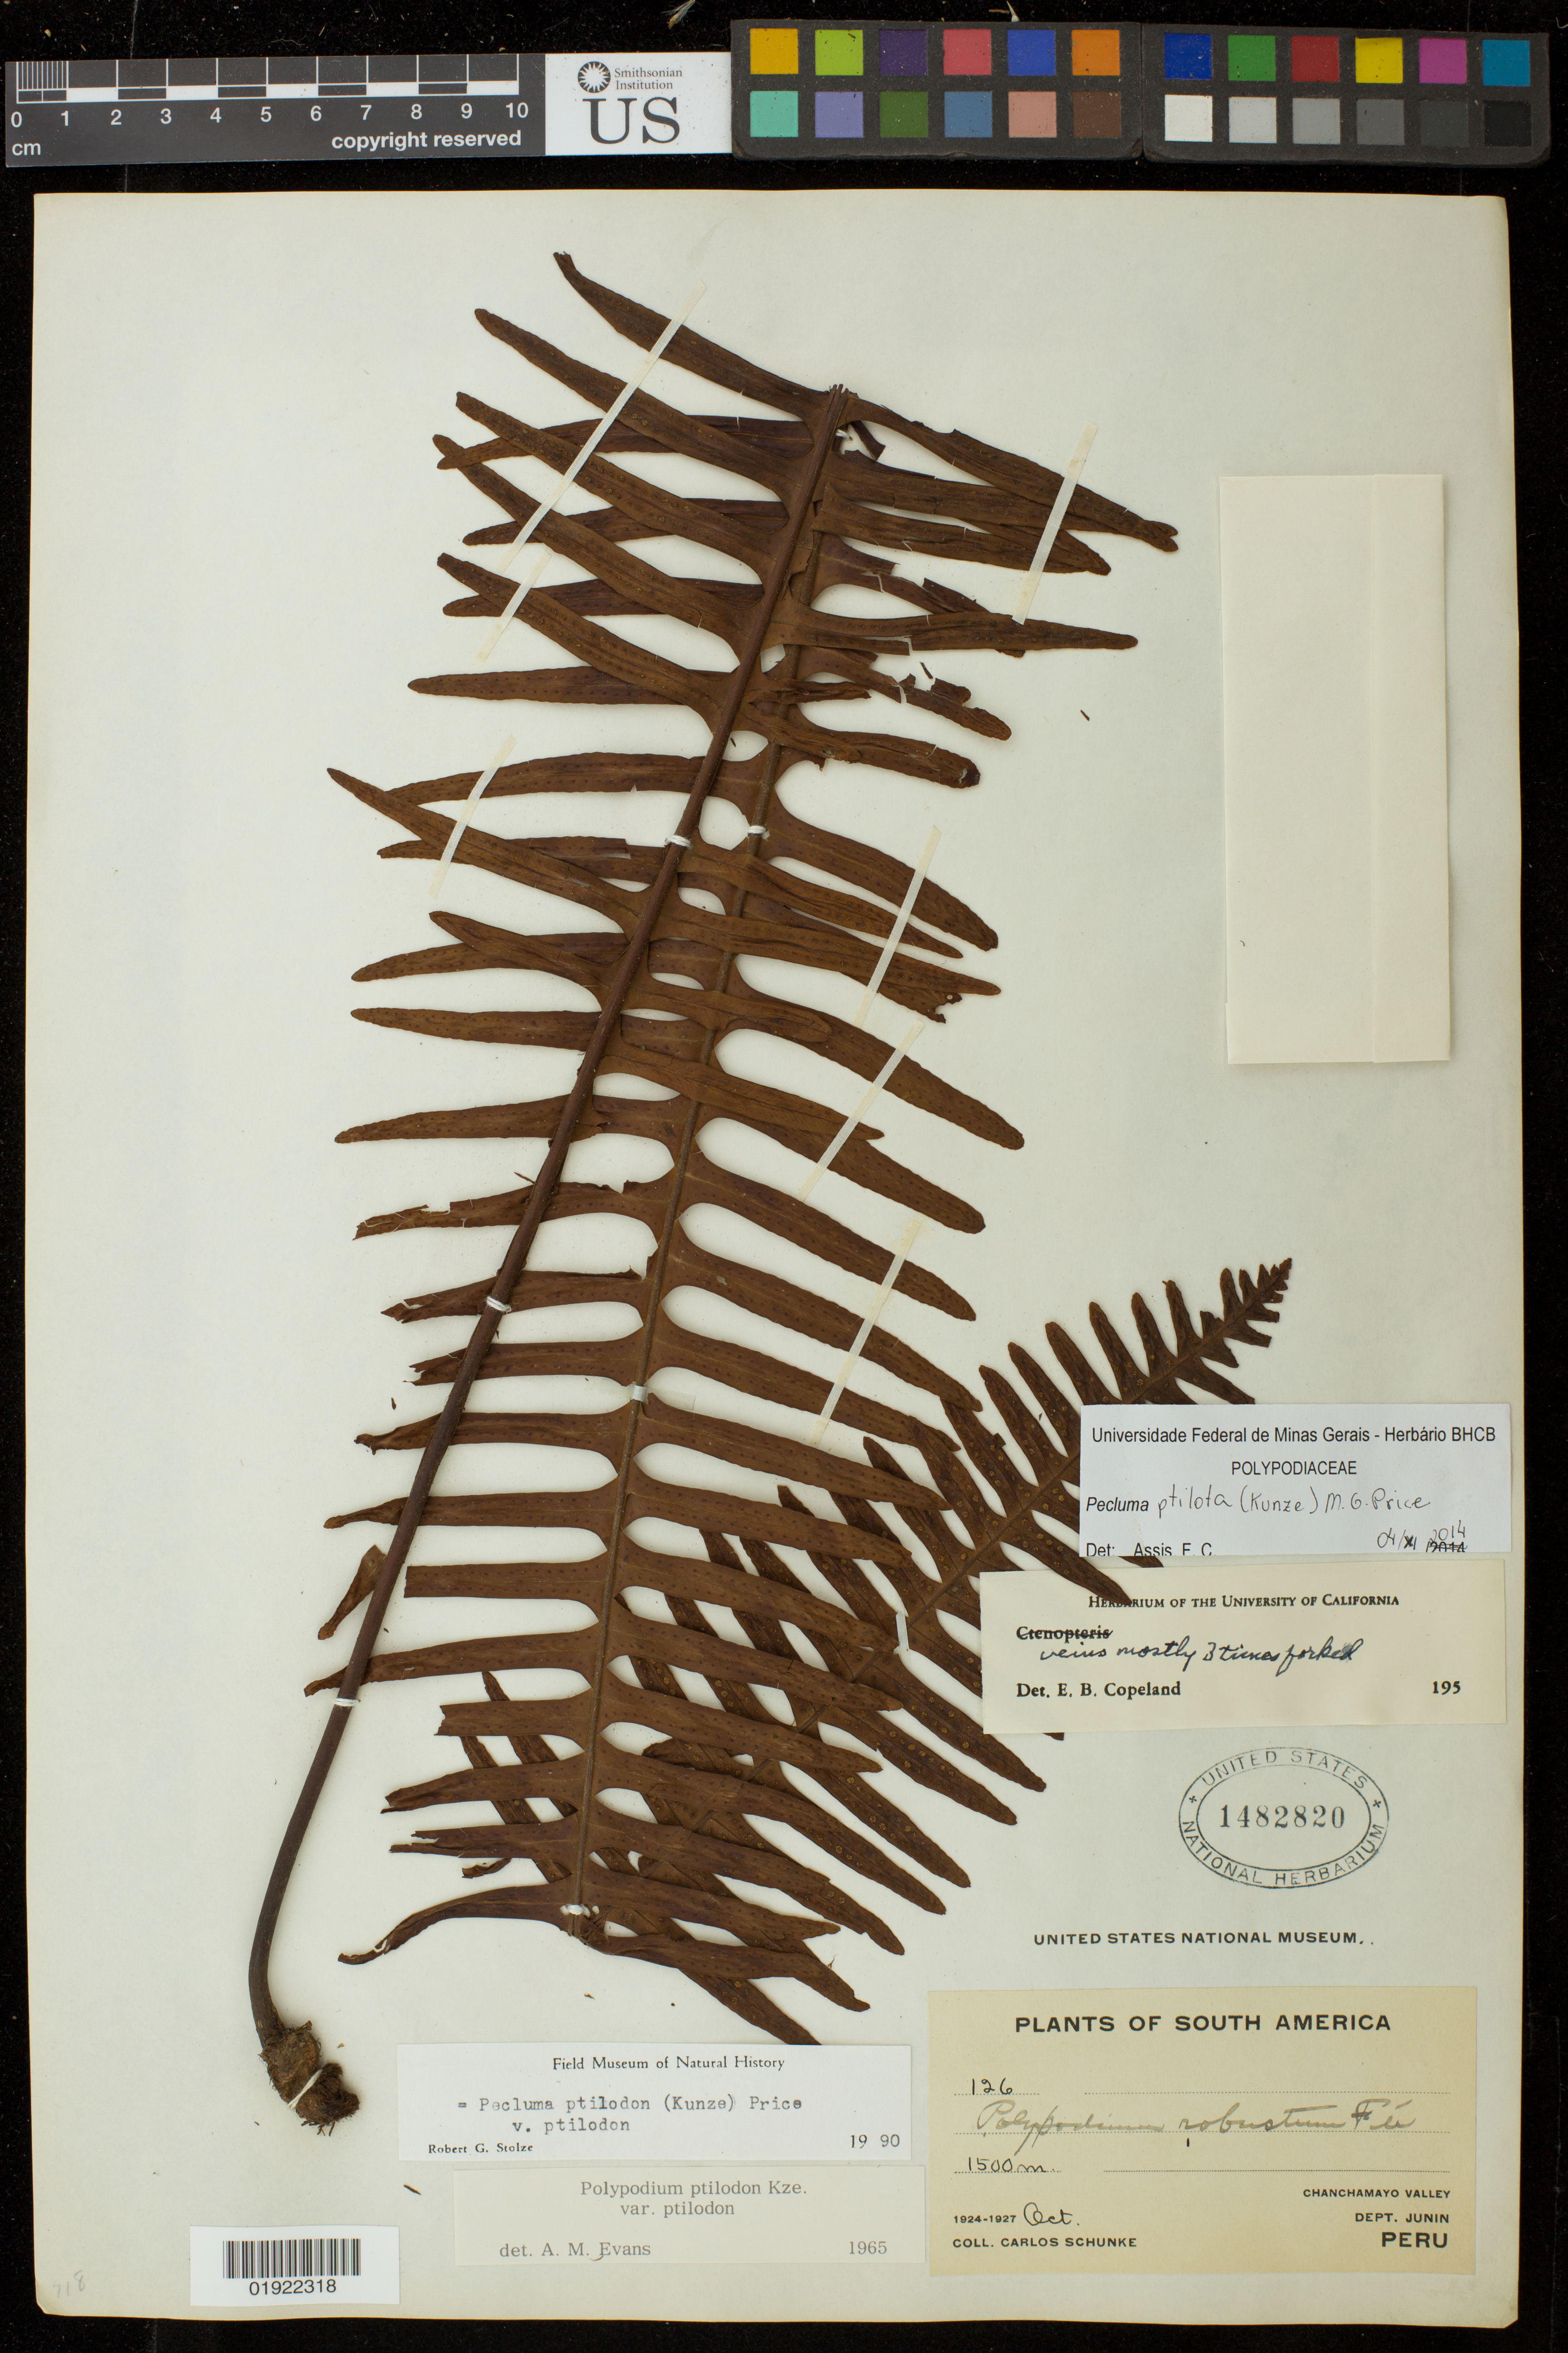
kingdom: Plantae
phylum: Tracheophyta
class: Polypodiopsida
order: Polypodiales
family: Polypodiaceae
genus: Pecluma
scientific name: Pecluma ptilodos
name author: (Kunze) Price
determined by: Assis, F. C.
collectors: C. Schunke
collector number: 126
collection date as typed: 1924-1927 Oct.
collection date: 1924/1927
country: Peru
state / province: Junín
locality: Chanchamayo Valley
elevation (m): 1500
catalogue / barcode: US 1482820